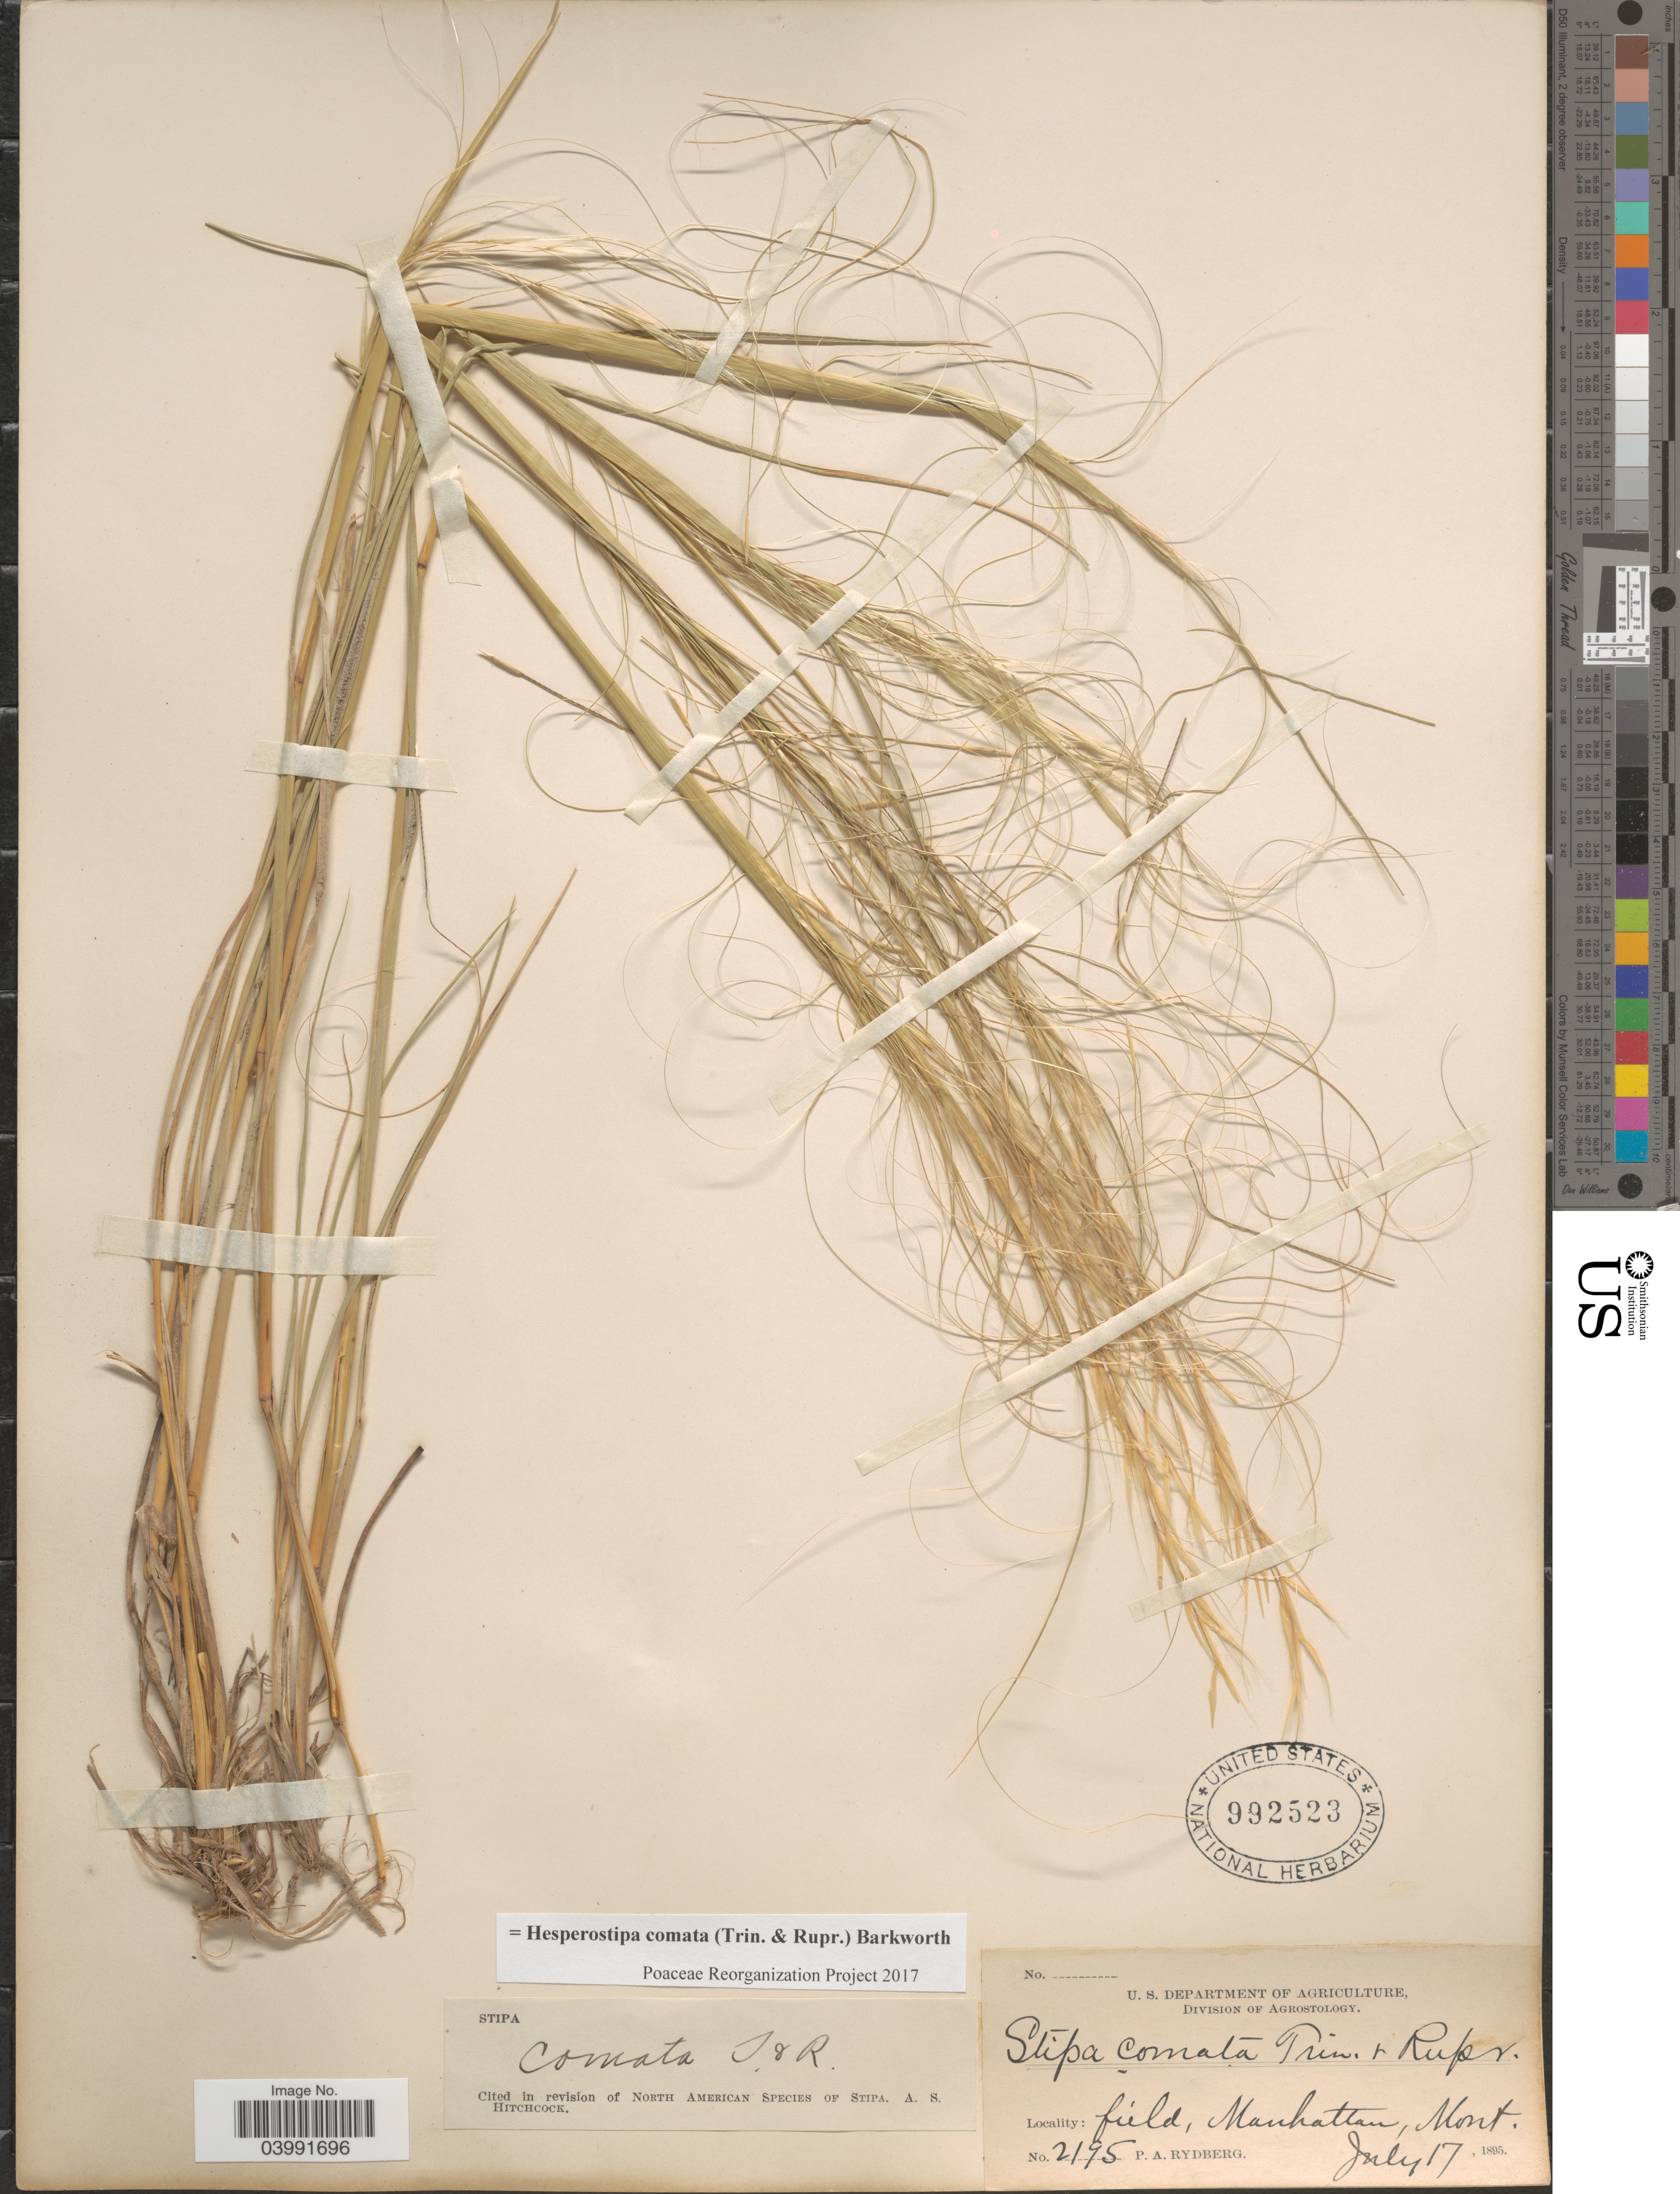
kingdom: Plantae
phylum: Tracheophyta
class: Liliopsida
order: Poales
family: Poaceae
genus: Hesperostipa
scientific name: Hesperostipa comata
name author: (Trin. & Rupr.) Barkworth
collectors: P. A. Rydberg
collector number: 2195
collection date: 1895-07-17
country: United States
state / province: Montana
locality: Manhattan.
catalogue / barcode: US 992523